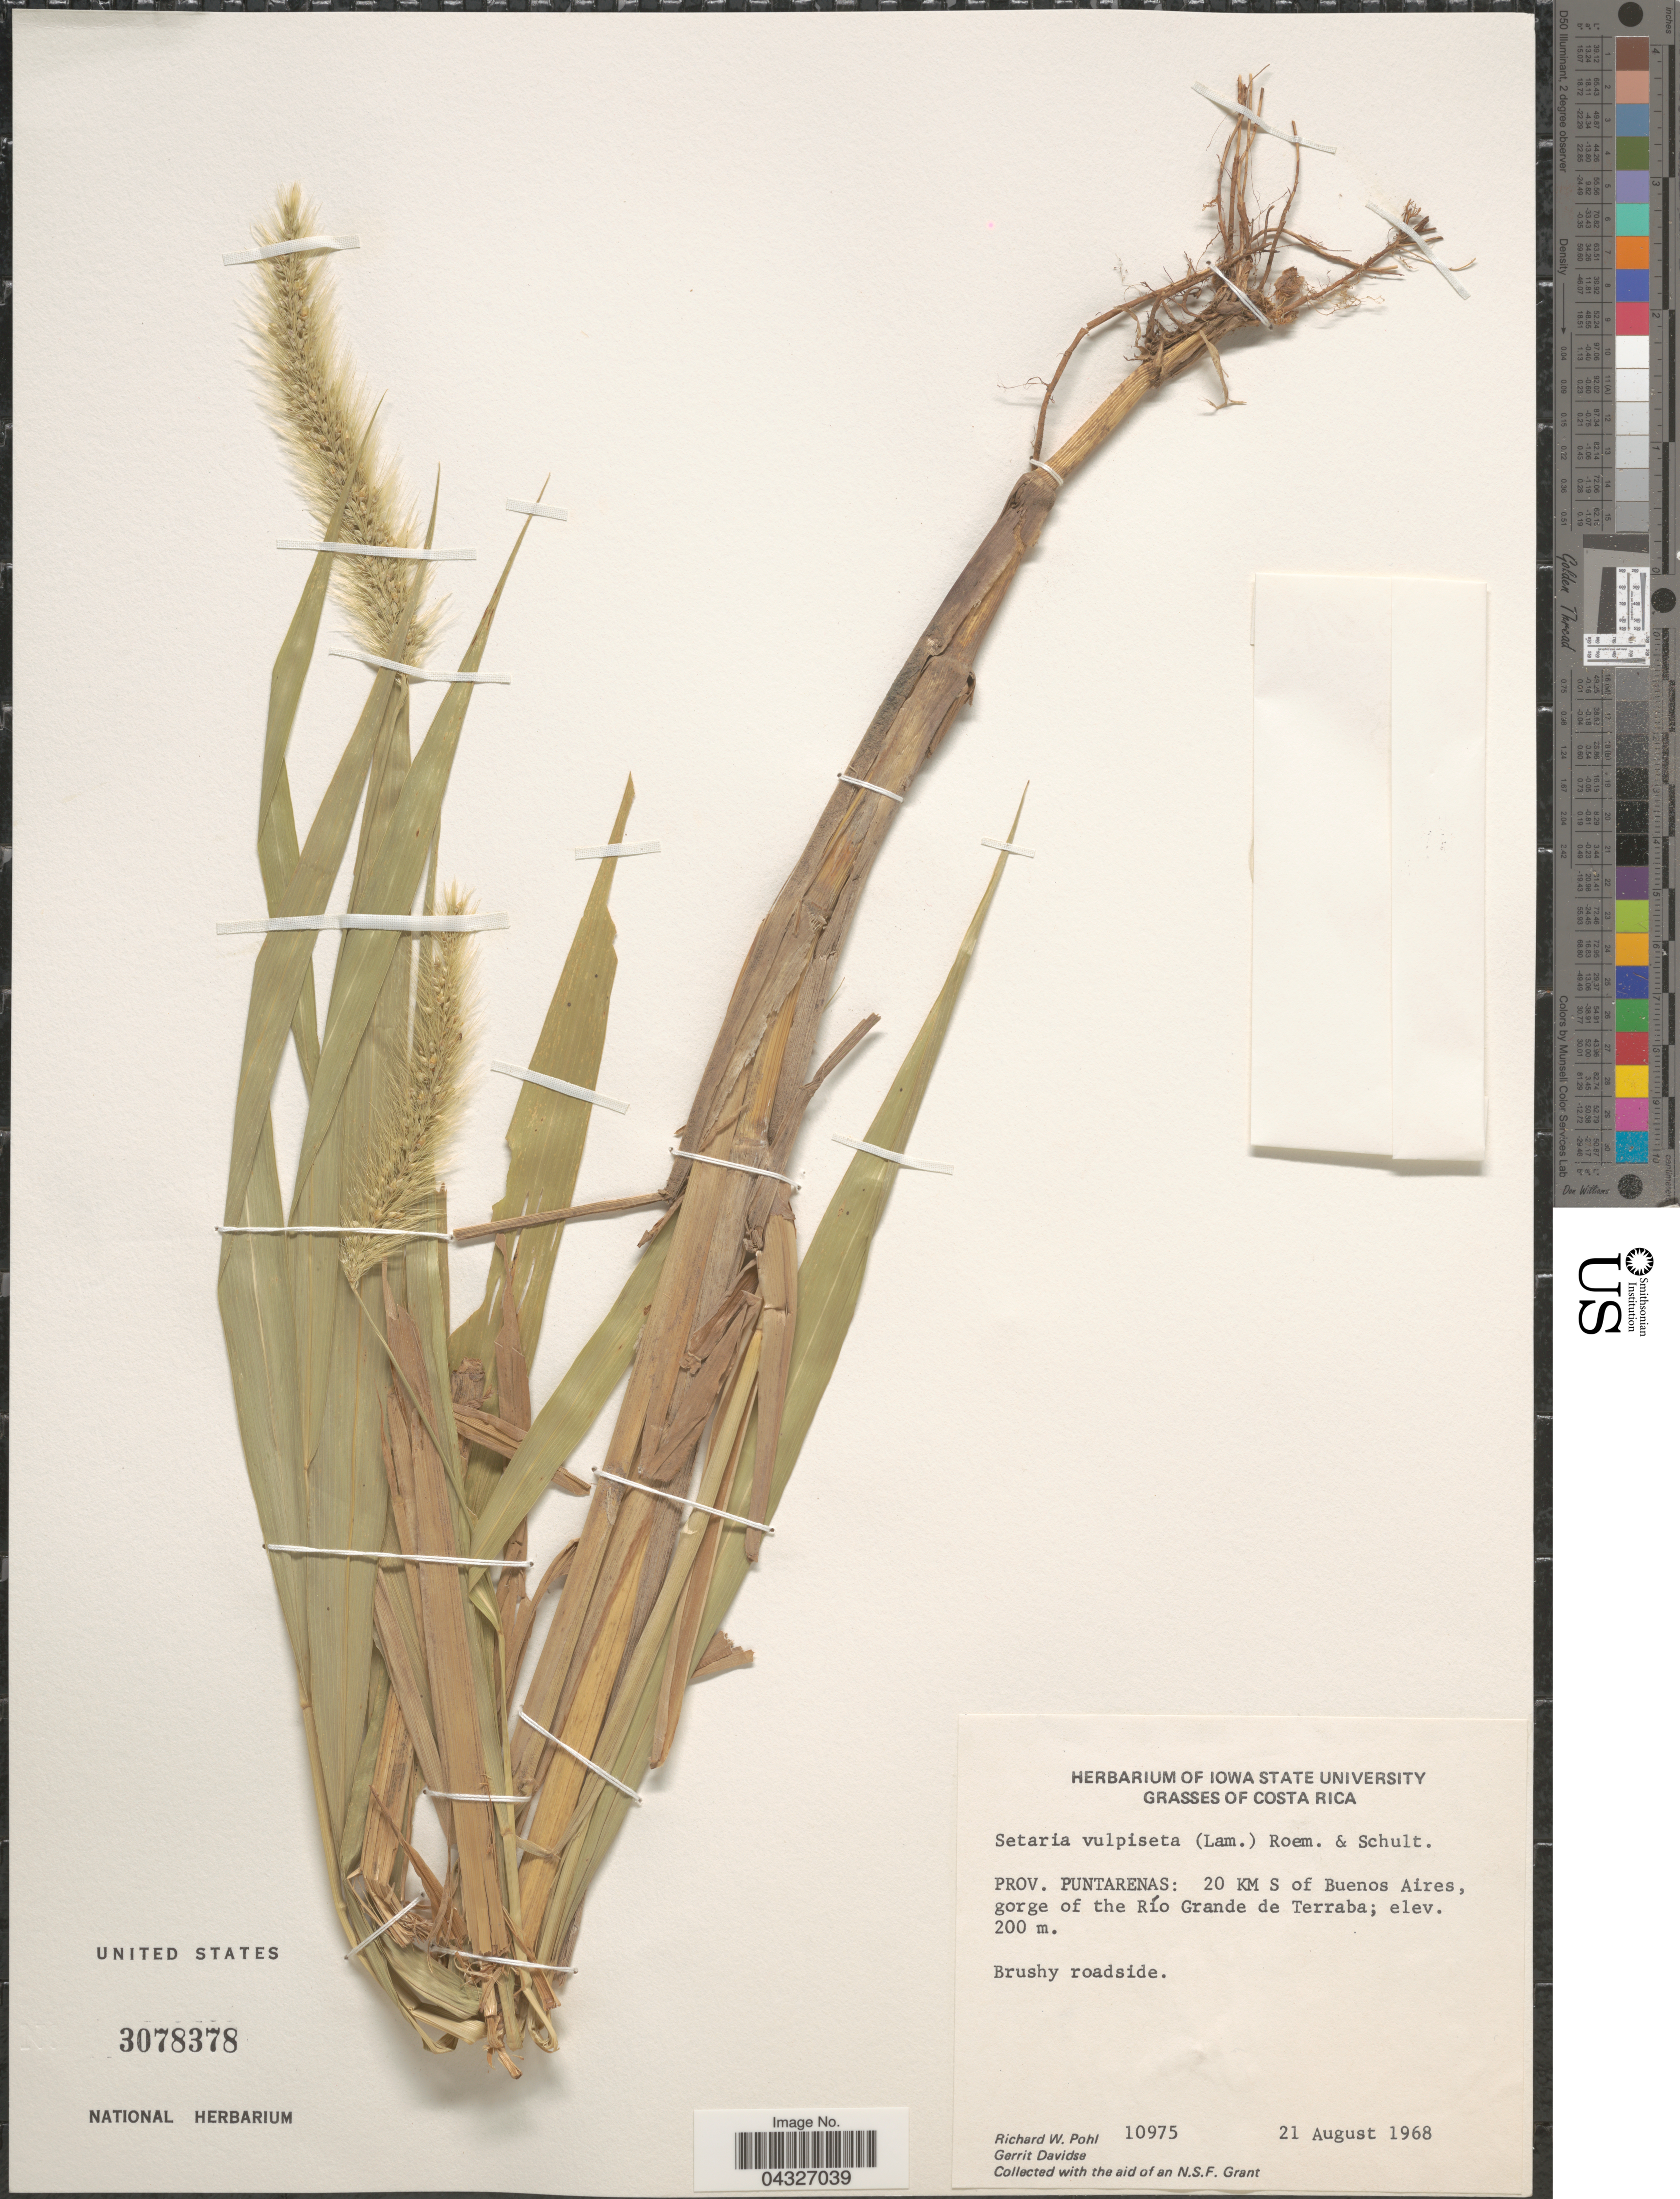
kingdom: Plantae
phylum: Tracheophyta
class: Liliopsida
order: Poales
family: Poaceae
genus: Setaria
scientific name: Setaria vulpiseta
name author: (Lam.) Roem. & Schult.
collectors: R. W. Pohl & G. Davidse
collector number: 10975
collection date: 1968-08-21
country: Costa Rica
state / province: Puntarenas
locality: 20 KM S of Buenos Aires, gorge of the Río Grande de Terraba.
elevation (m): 200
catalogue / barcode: US 3078378